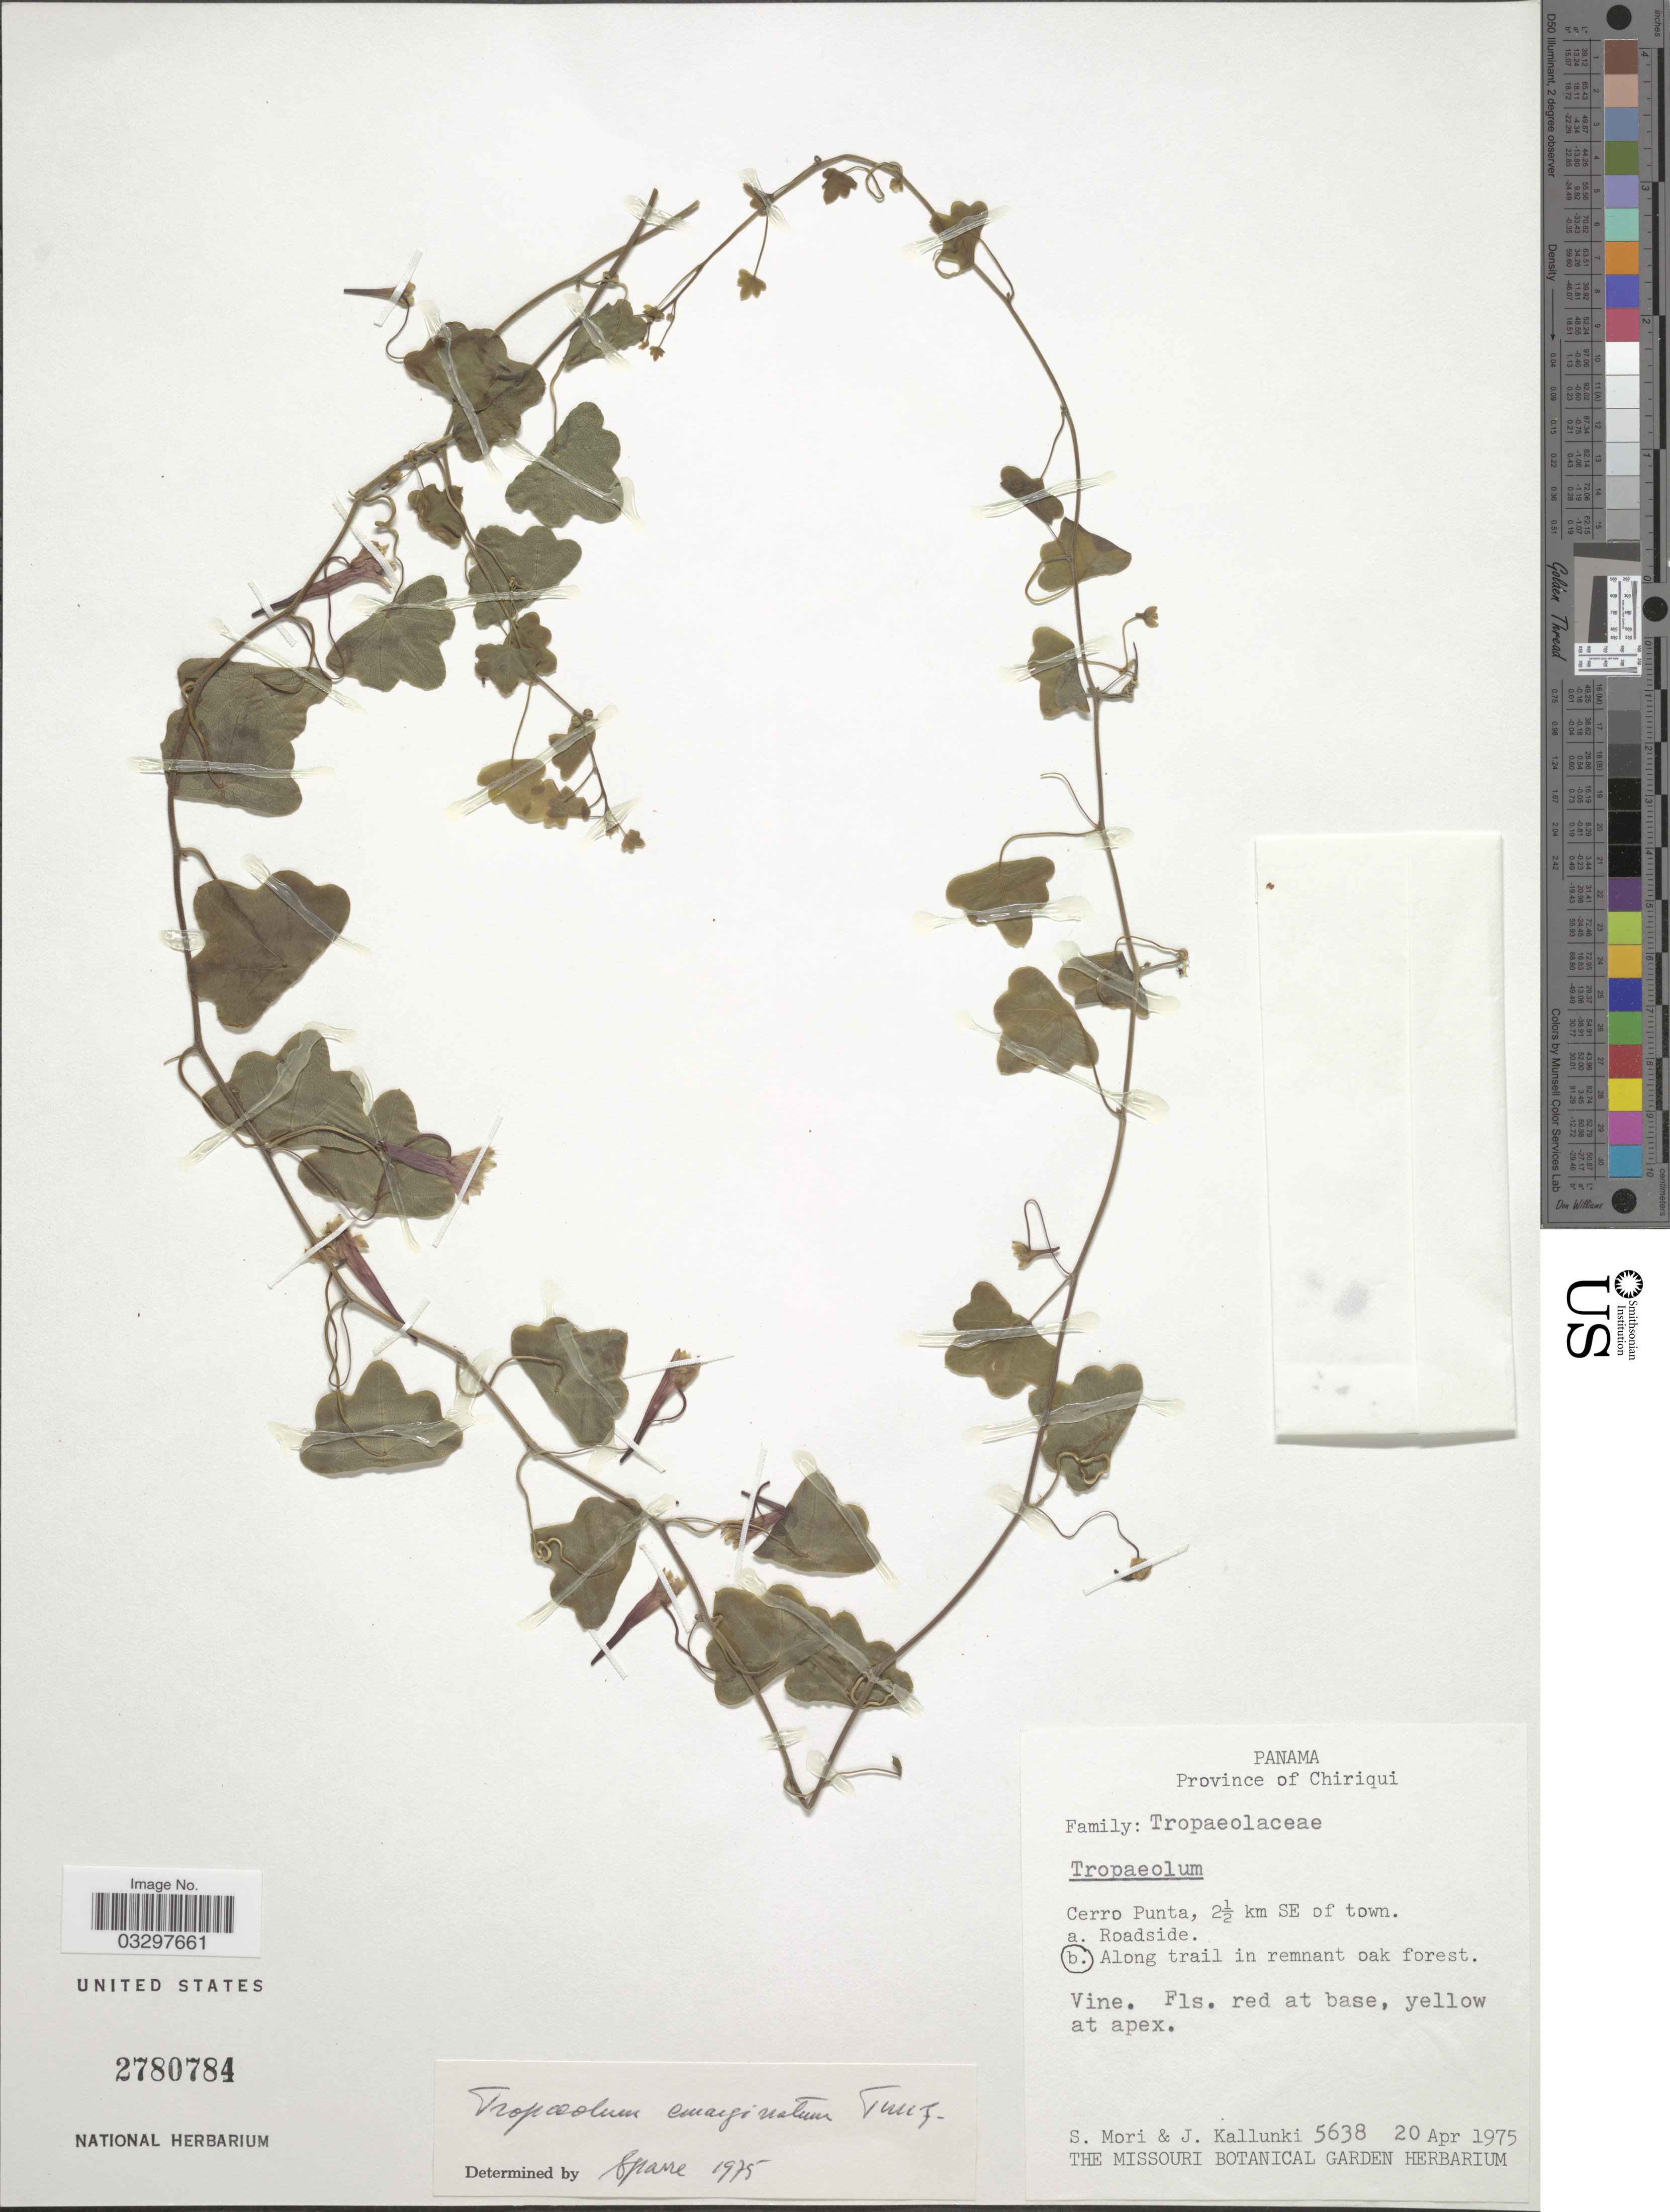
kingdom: Plantae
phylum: Tracheophyta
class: Magnoliopsida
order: Brassicales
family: Tropaeolaceae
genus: Tropaeolum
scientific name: Tropaeolum emarginatum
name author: Turcz.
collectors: S. Mori & J. Kallunki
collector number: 5638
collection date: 1975-04-20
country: Panama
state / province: Chiriqui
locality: Province of Chiriqui. Cerro Punta, 2½ km SE of town. Along trail in remnant oak forest.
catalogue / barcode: US 2780784